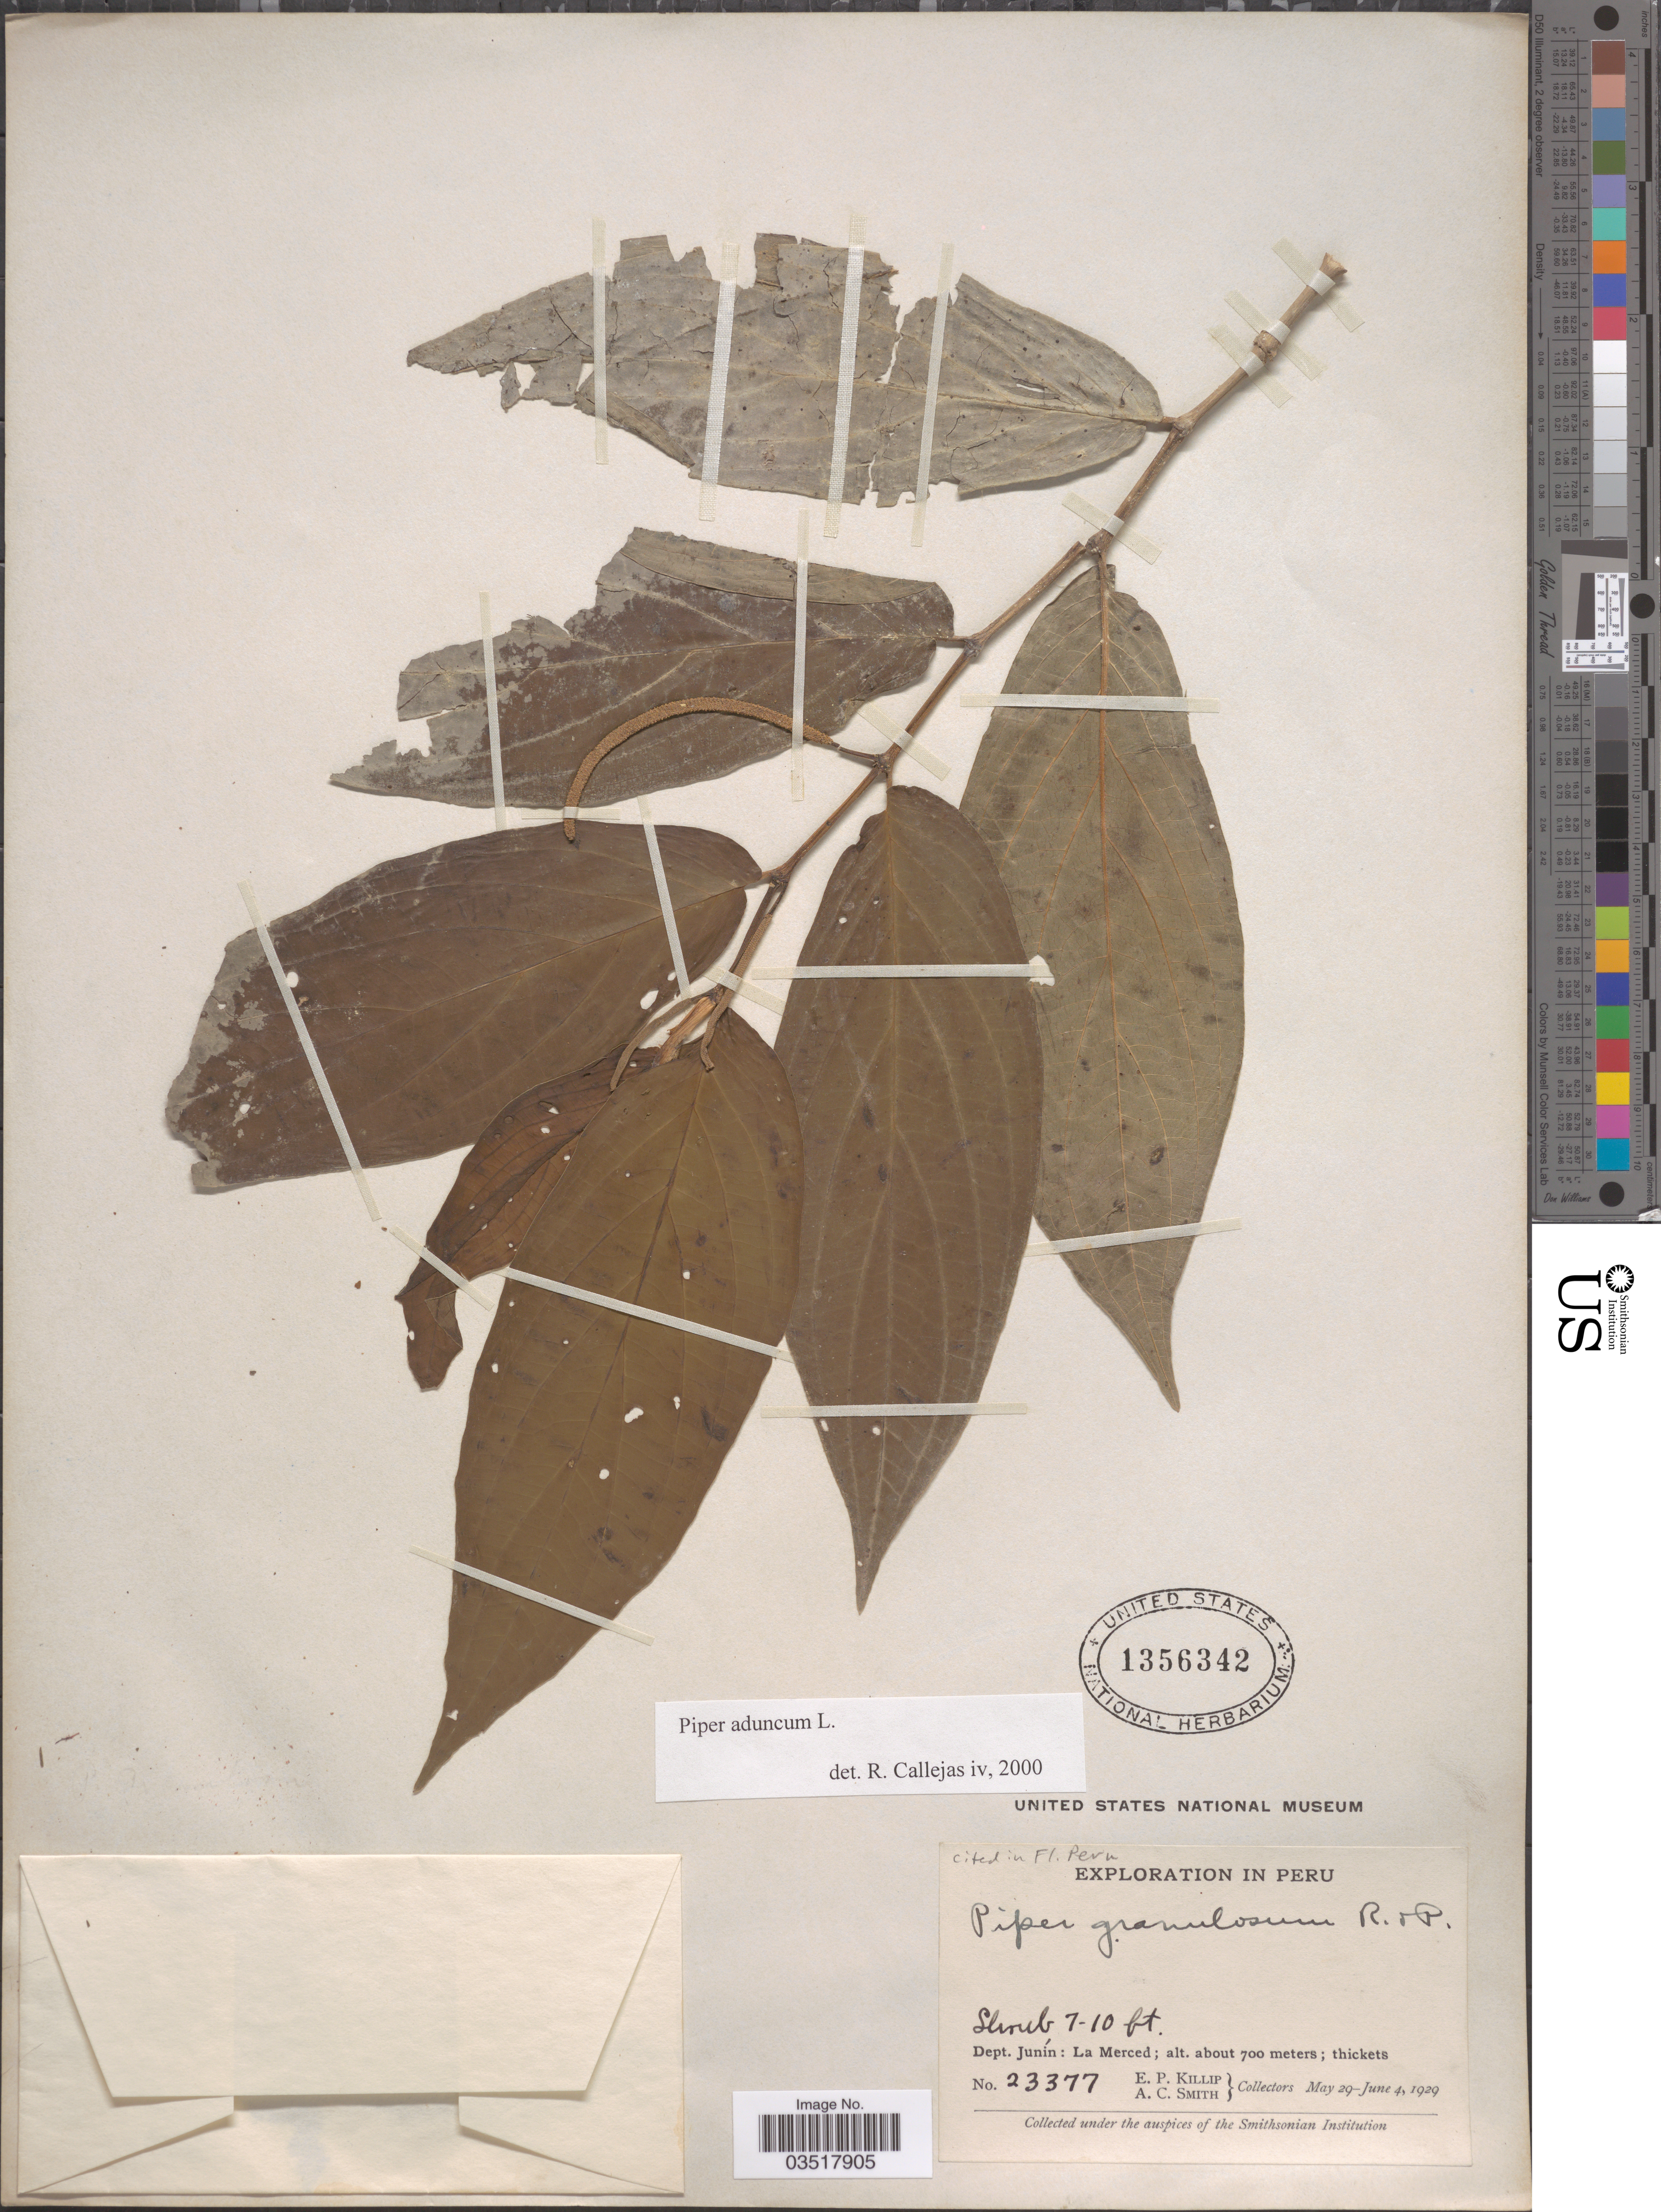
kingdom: Plantae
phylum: Tracheophyta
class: Magnoliopsida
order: Piperales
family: Piperaceae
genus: Piper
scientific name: Piper aduncum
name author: L.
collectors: E. P. Killip & A. C. Smith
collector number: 23377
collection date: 1929-05-29/1929-06-04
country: Peru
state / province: Junín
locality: Dept. Junín: La Merced.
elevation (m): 700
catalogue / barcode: US 1356342